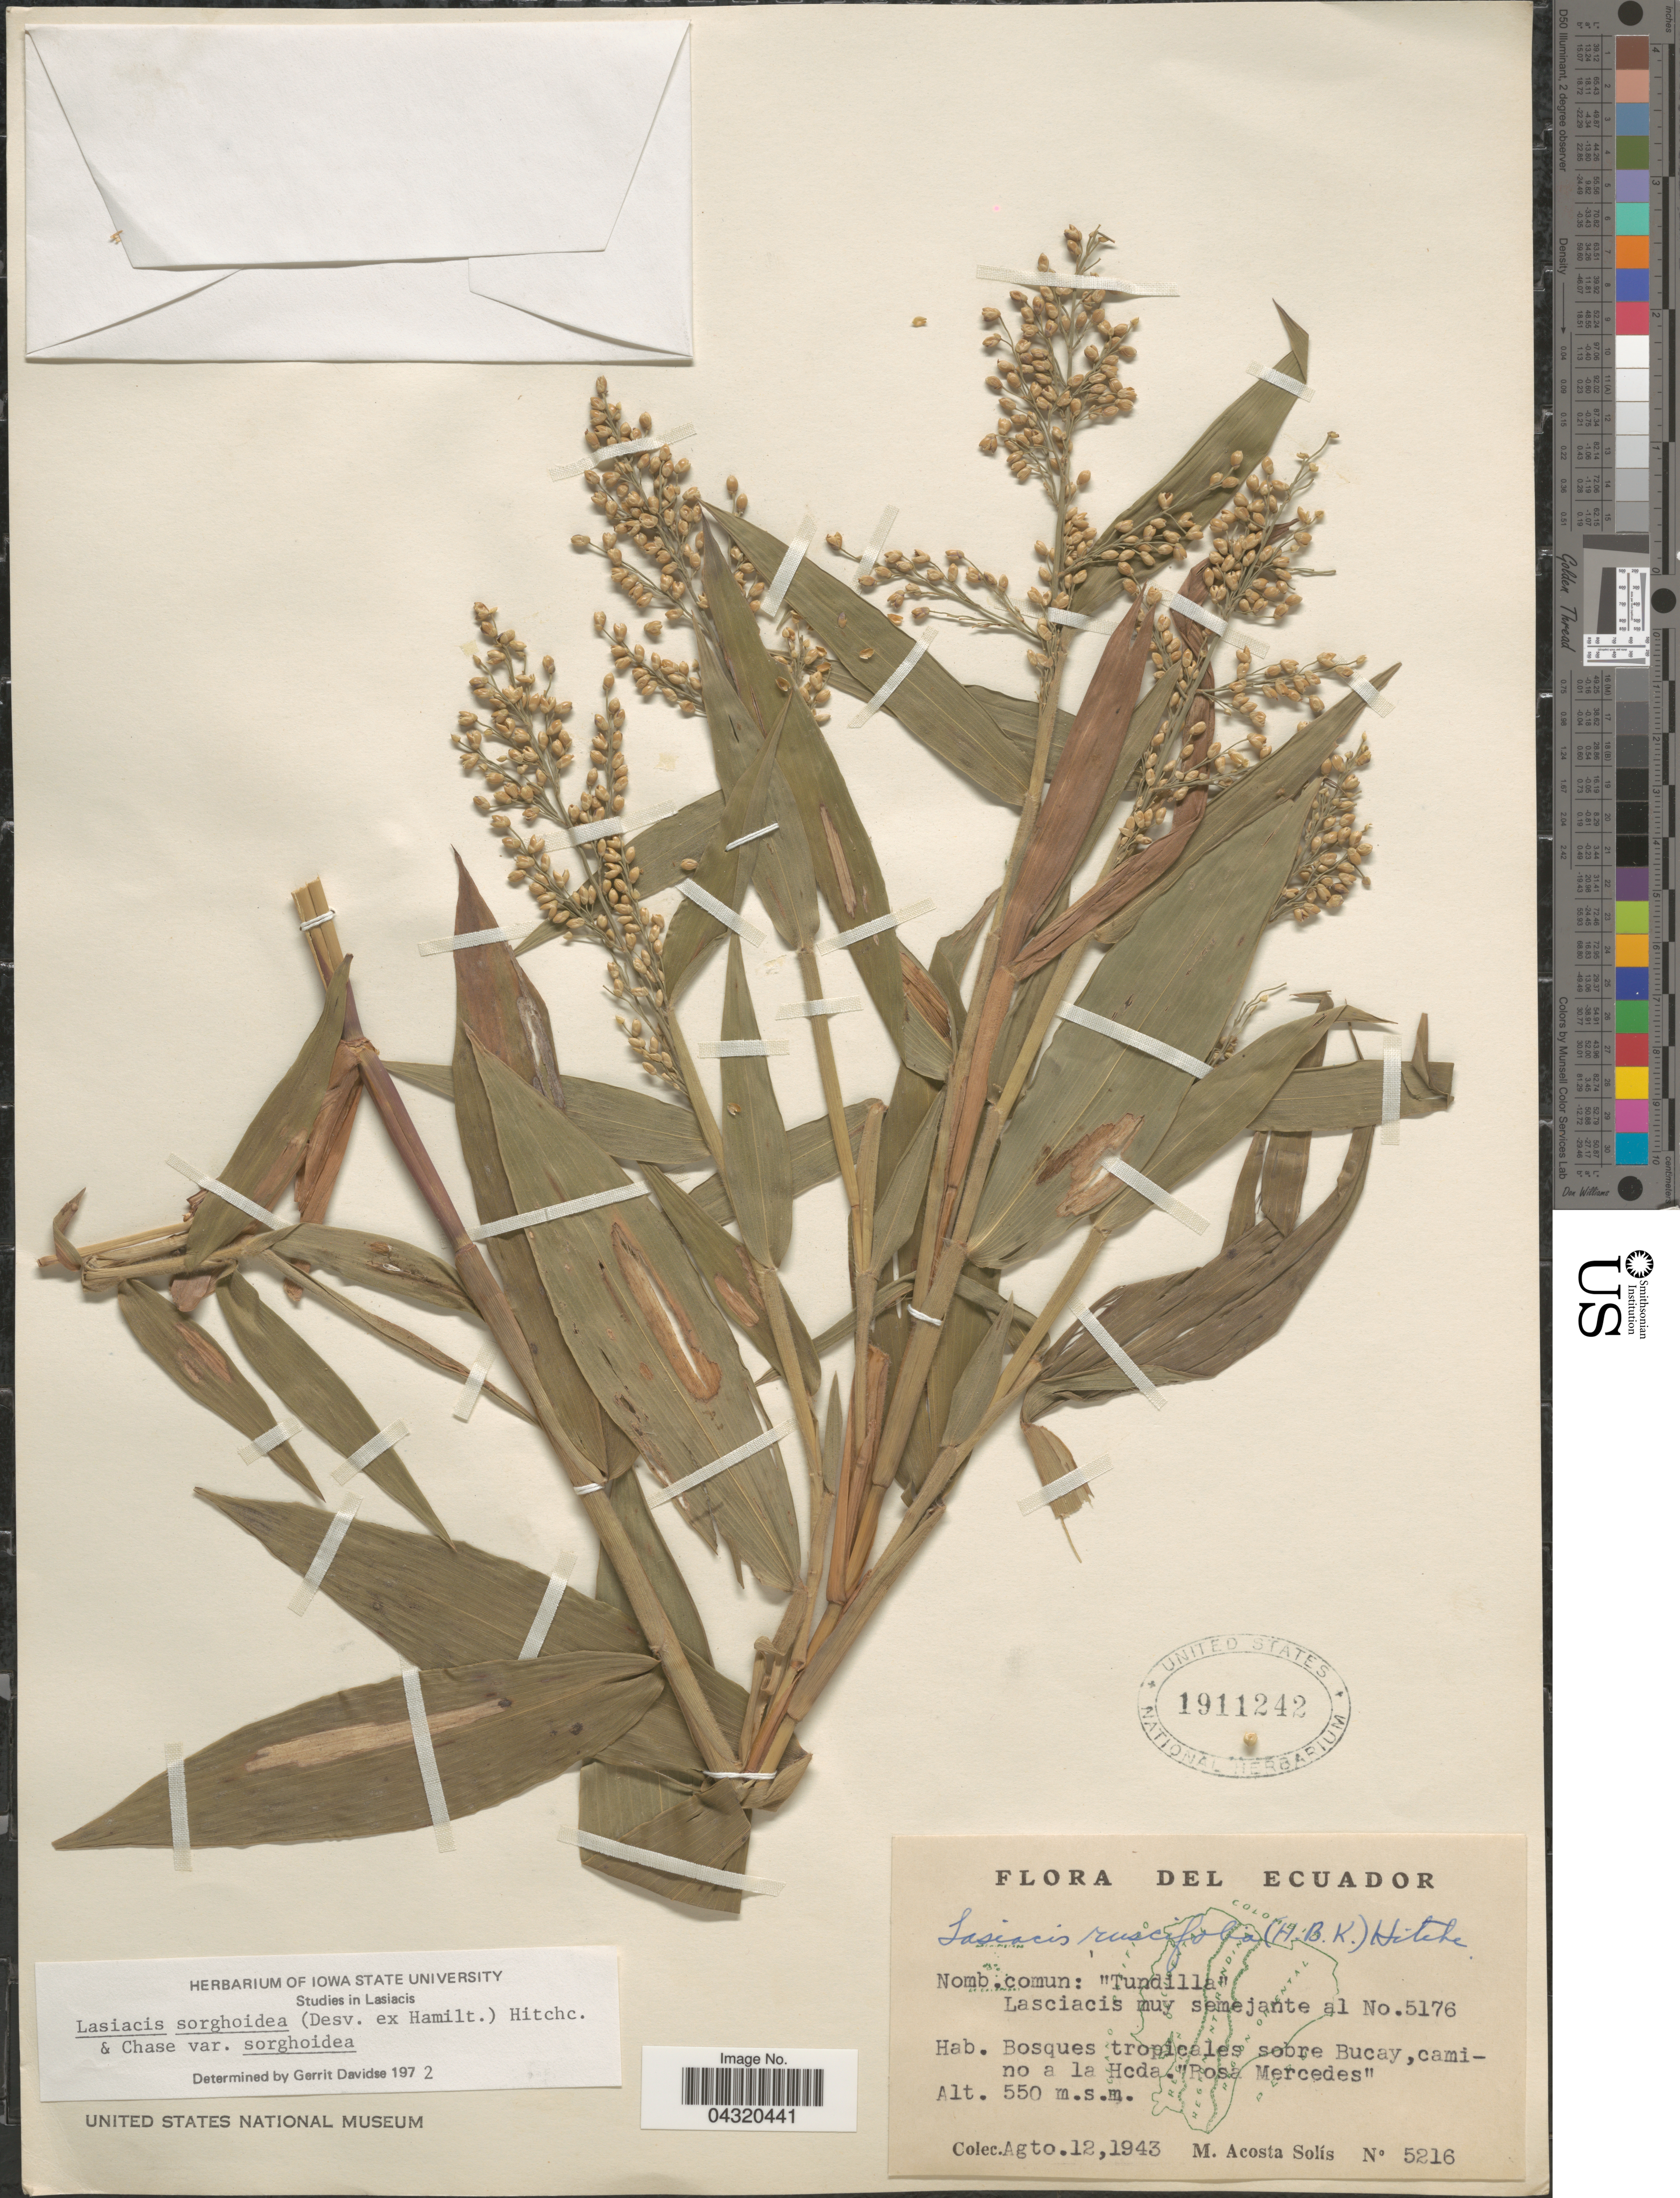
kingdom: Plantae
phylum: Tracheophyta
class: Liliopsida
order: Poales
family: Poaceae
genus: Lasiacis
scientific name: Lasiacis sorghoidea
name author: (Desv. ex Ham.) Hitchc. & Chase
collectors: M. Acosta Solis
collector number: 5216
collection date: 1943-08-12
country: Ecuador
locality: Bosques tropicales sobre Bucay, camino a la Hcda. "Rosa Mercedes".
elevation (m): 550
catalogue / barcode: US 1911242